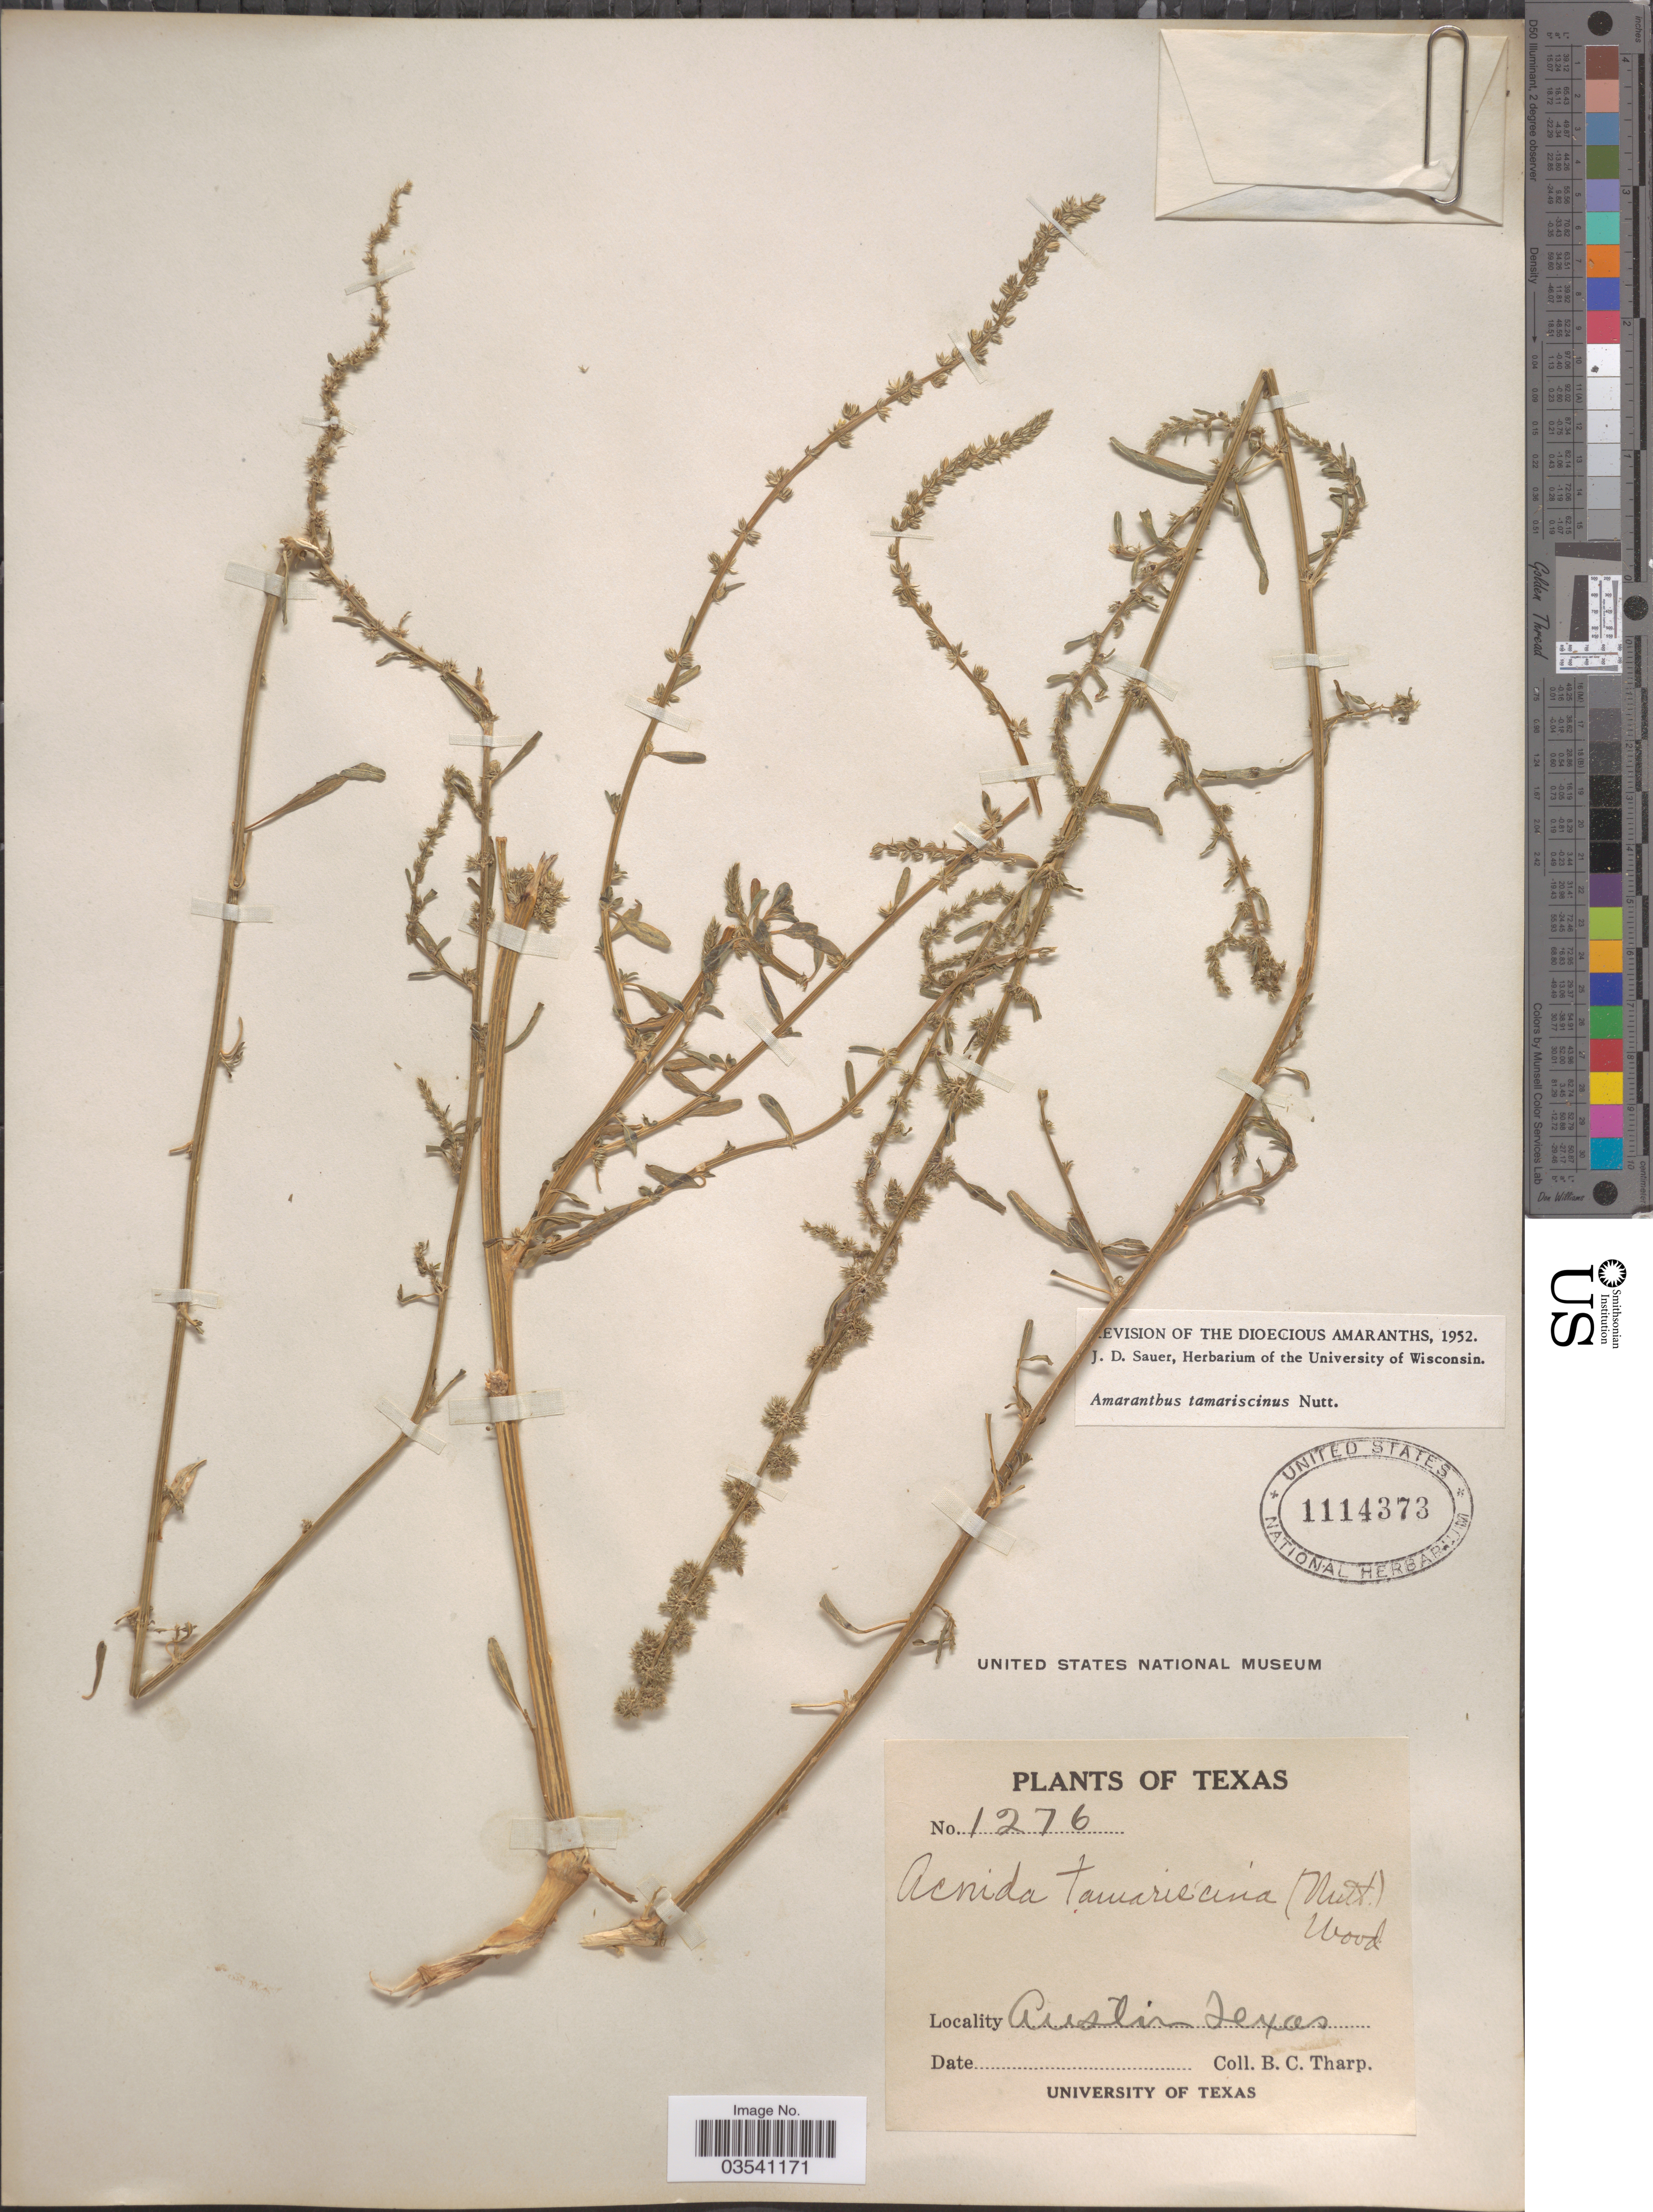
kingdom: Plantae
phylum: Tracheophyta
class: Magnoliopsida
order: Caryophyllales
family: Amaranthaceae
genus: Amaranthus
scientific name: Amaranthus tamariscinus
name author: Nutt.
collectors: B. C. Tharp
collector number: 1276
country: United States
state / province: Texas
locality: Austin.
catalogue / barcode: US 1114373